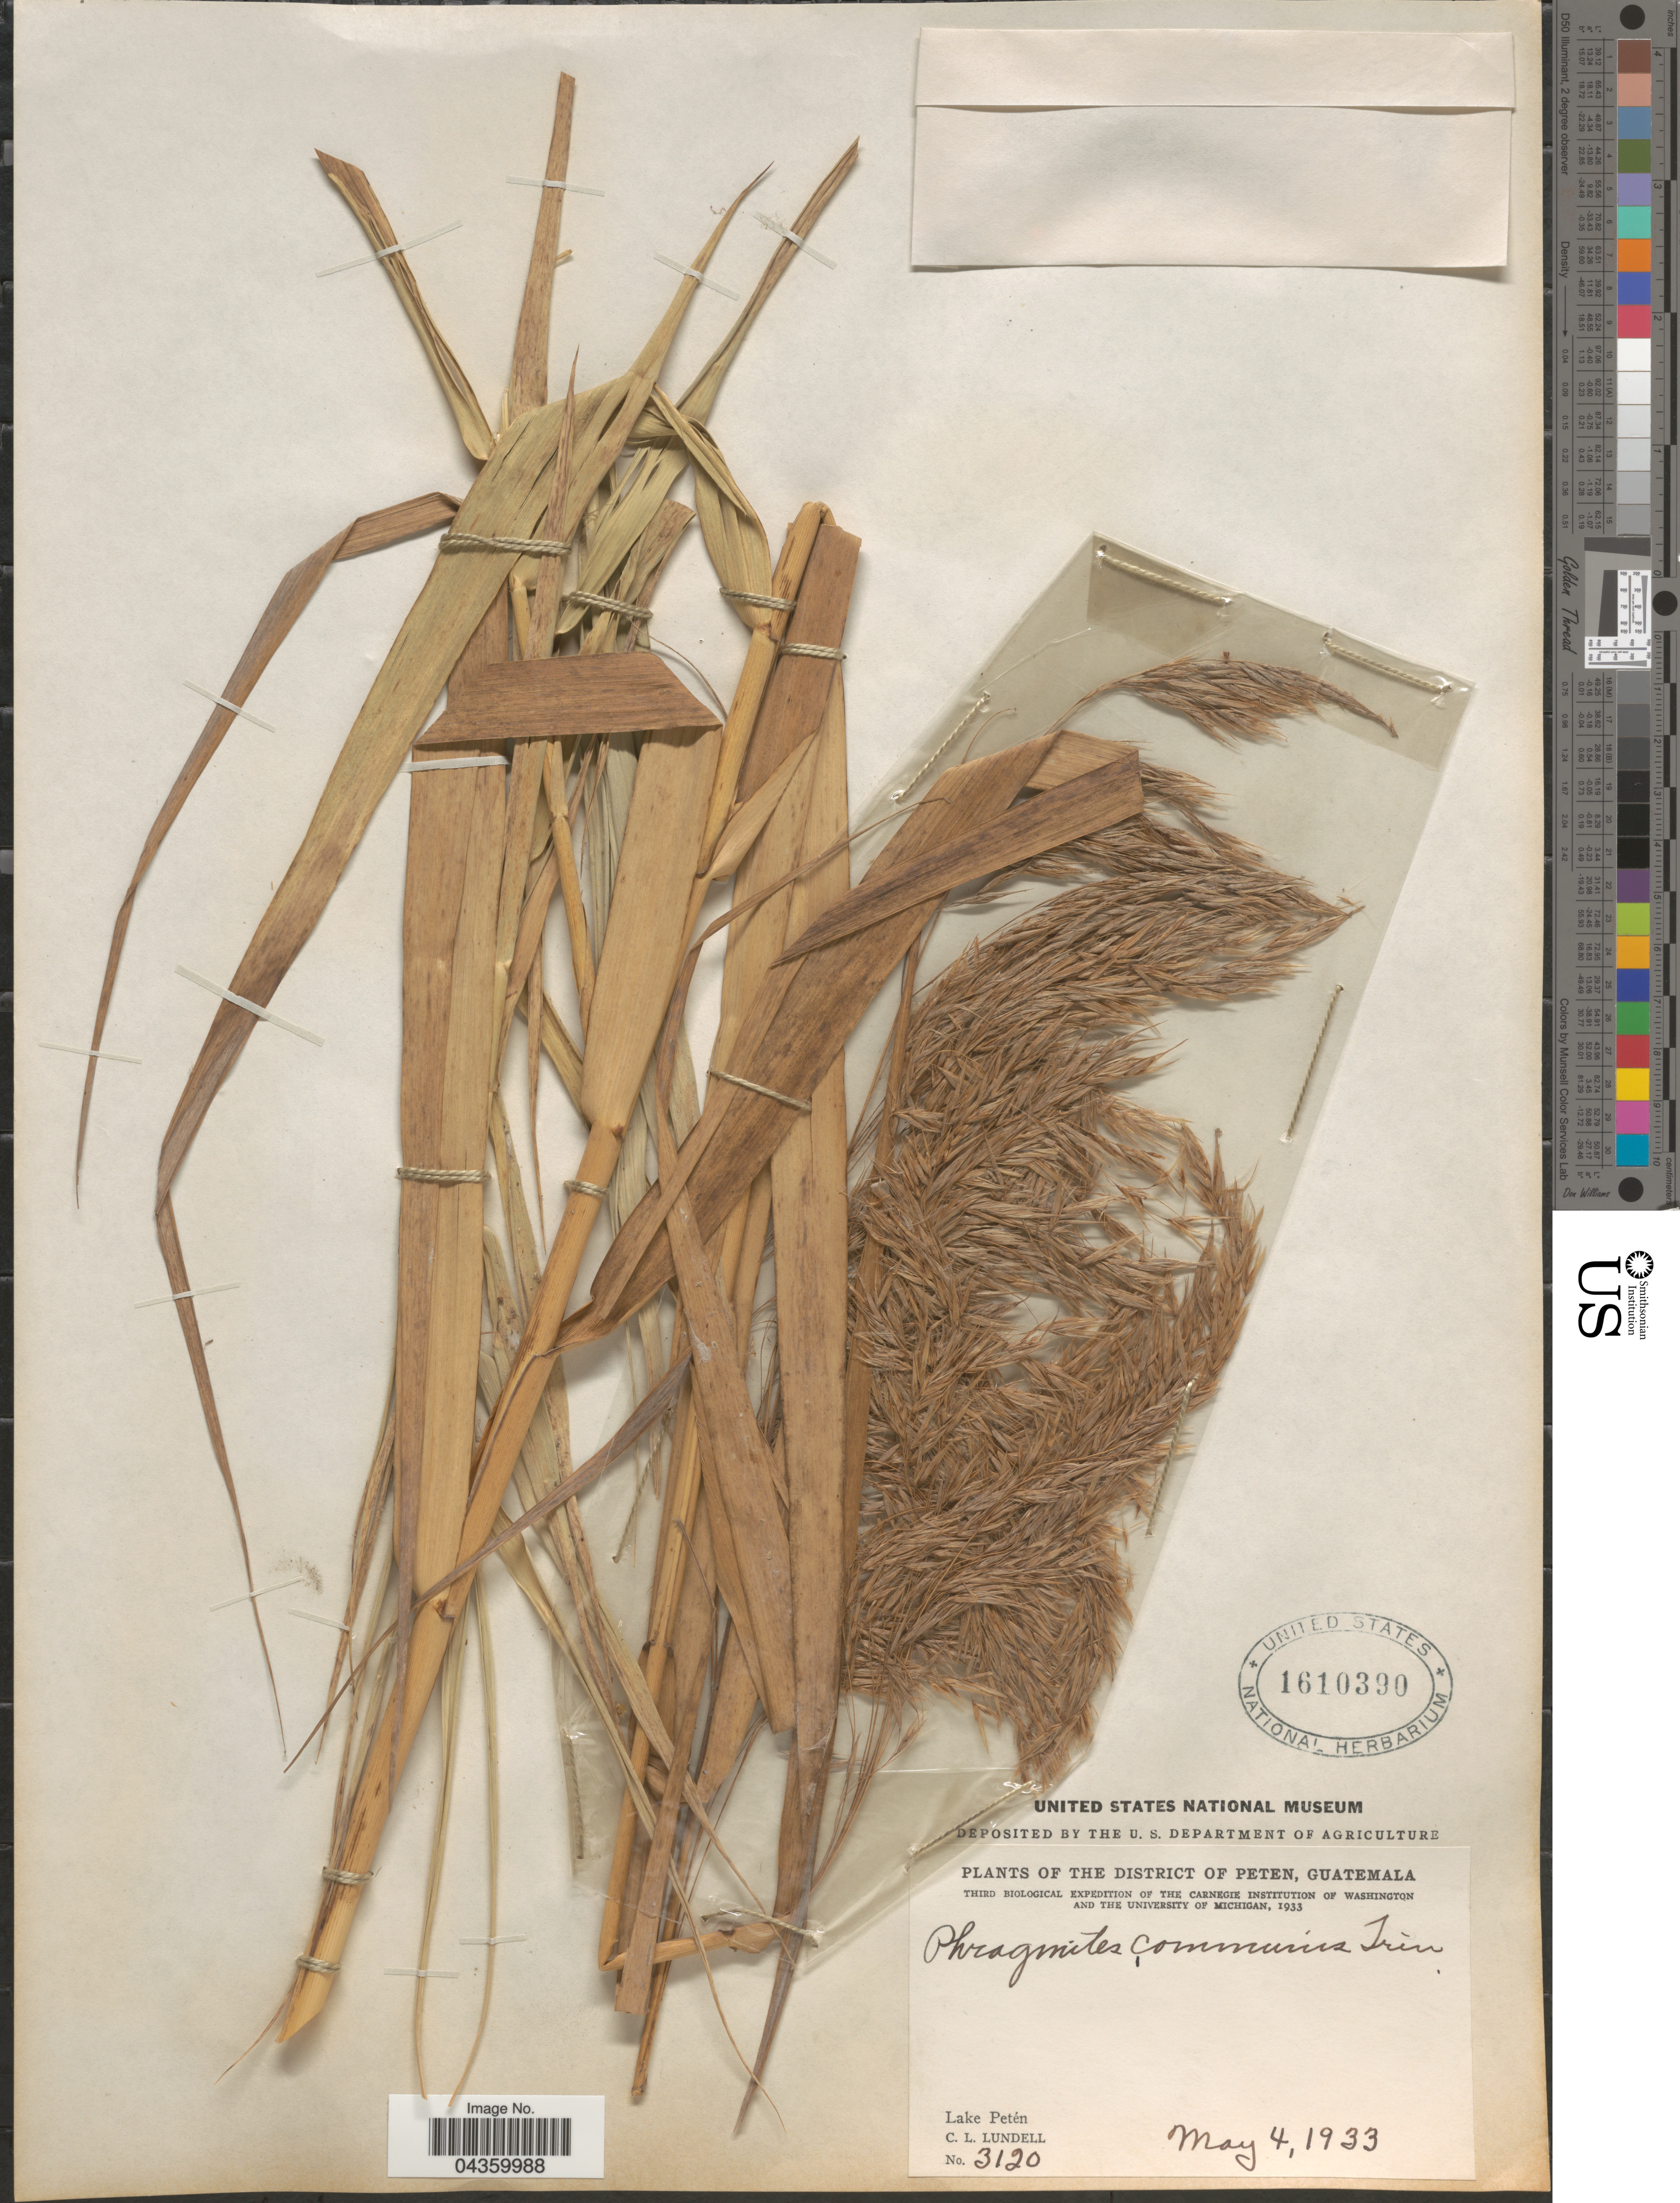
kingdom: Plantae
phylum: Tracheophyta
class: Liliopsida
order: Poales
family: Poaceae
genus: Phragmites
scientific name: Phragmites australis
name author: (Cav.) Trin. ex Steud.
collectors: C. L. Lundell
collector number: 3120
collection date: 1933-05-04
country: Guatemala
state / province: El Peten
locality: District of Peten. Third Biological Expedition of the Carnegie Institution of Washington and the University of Michigan, 1933. Lake Petén.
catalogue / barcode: US 1610390